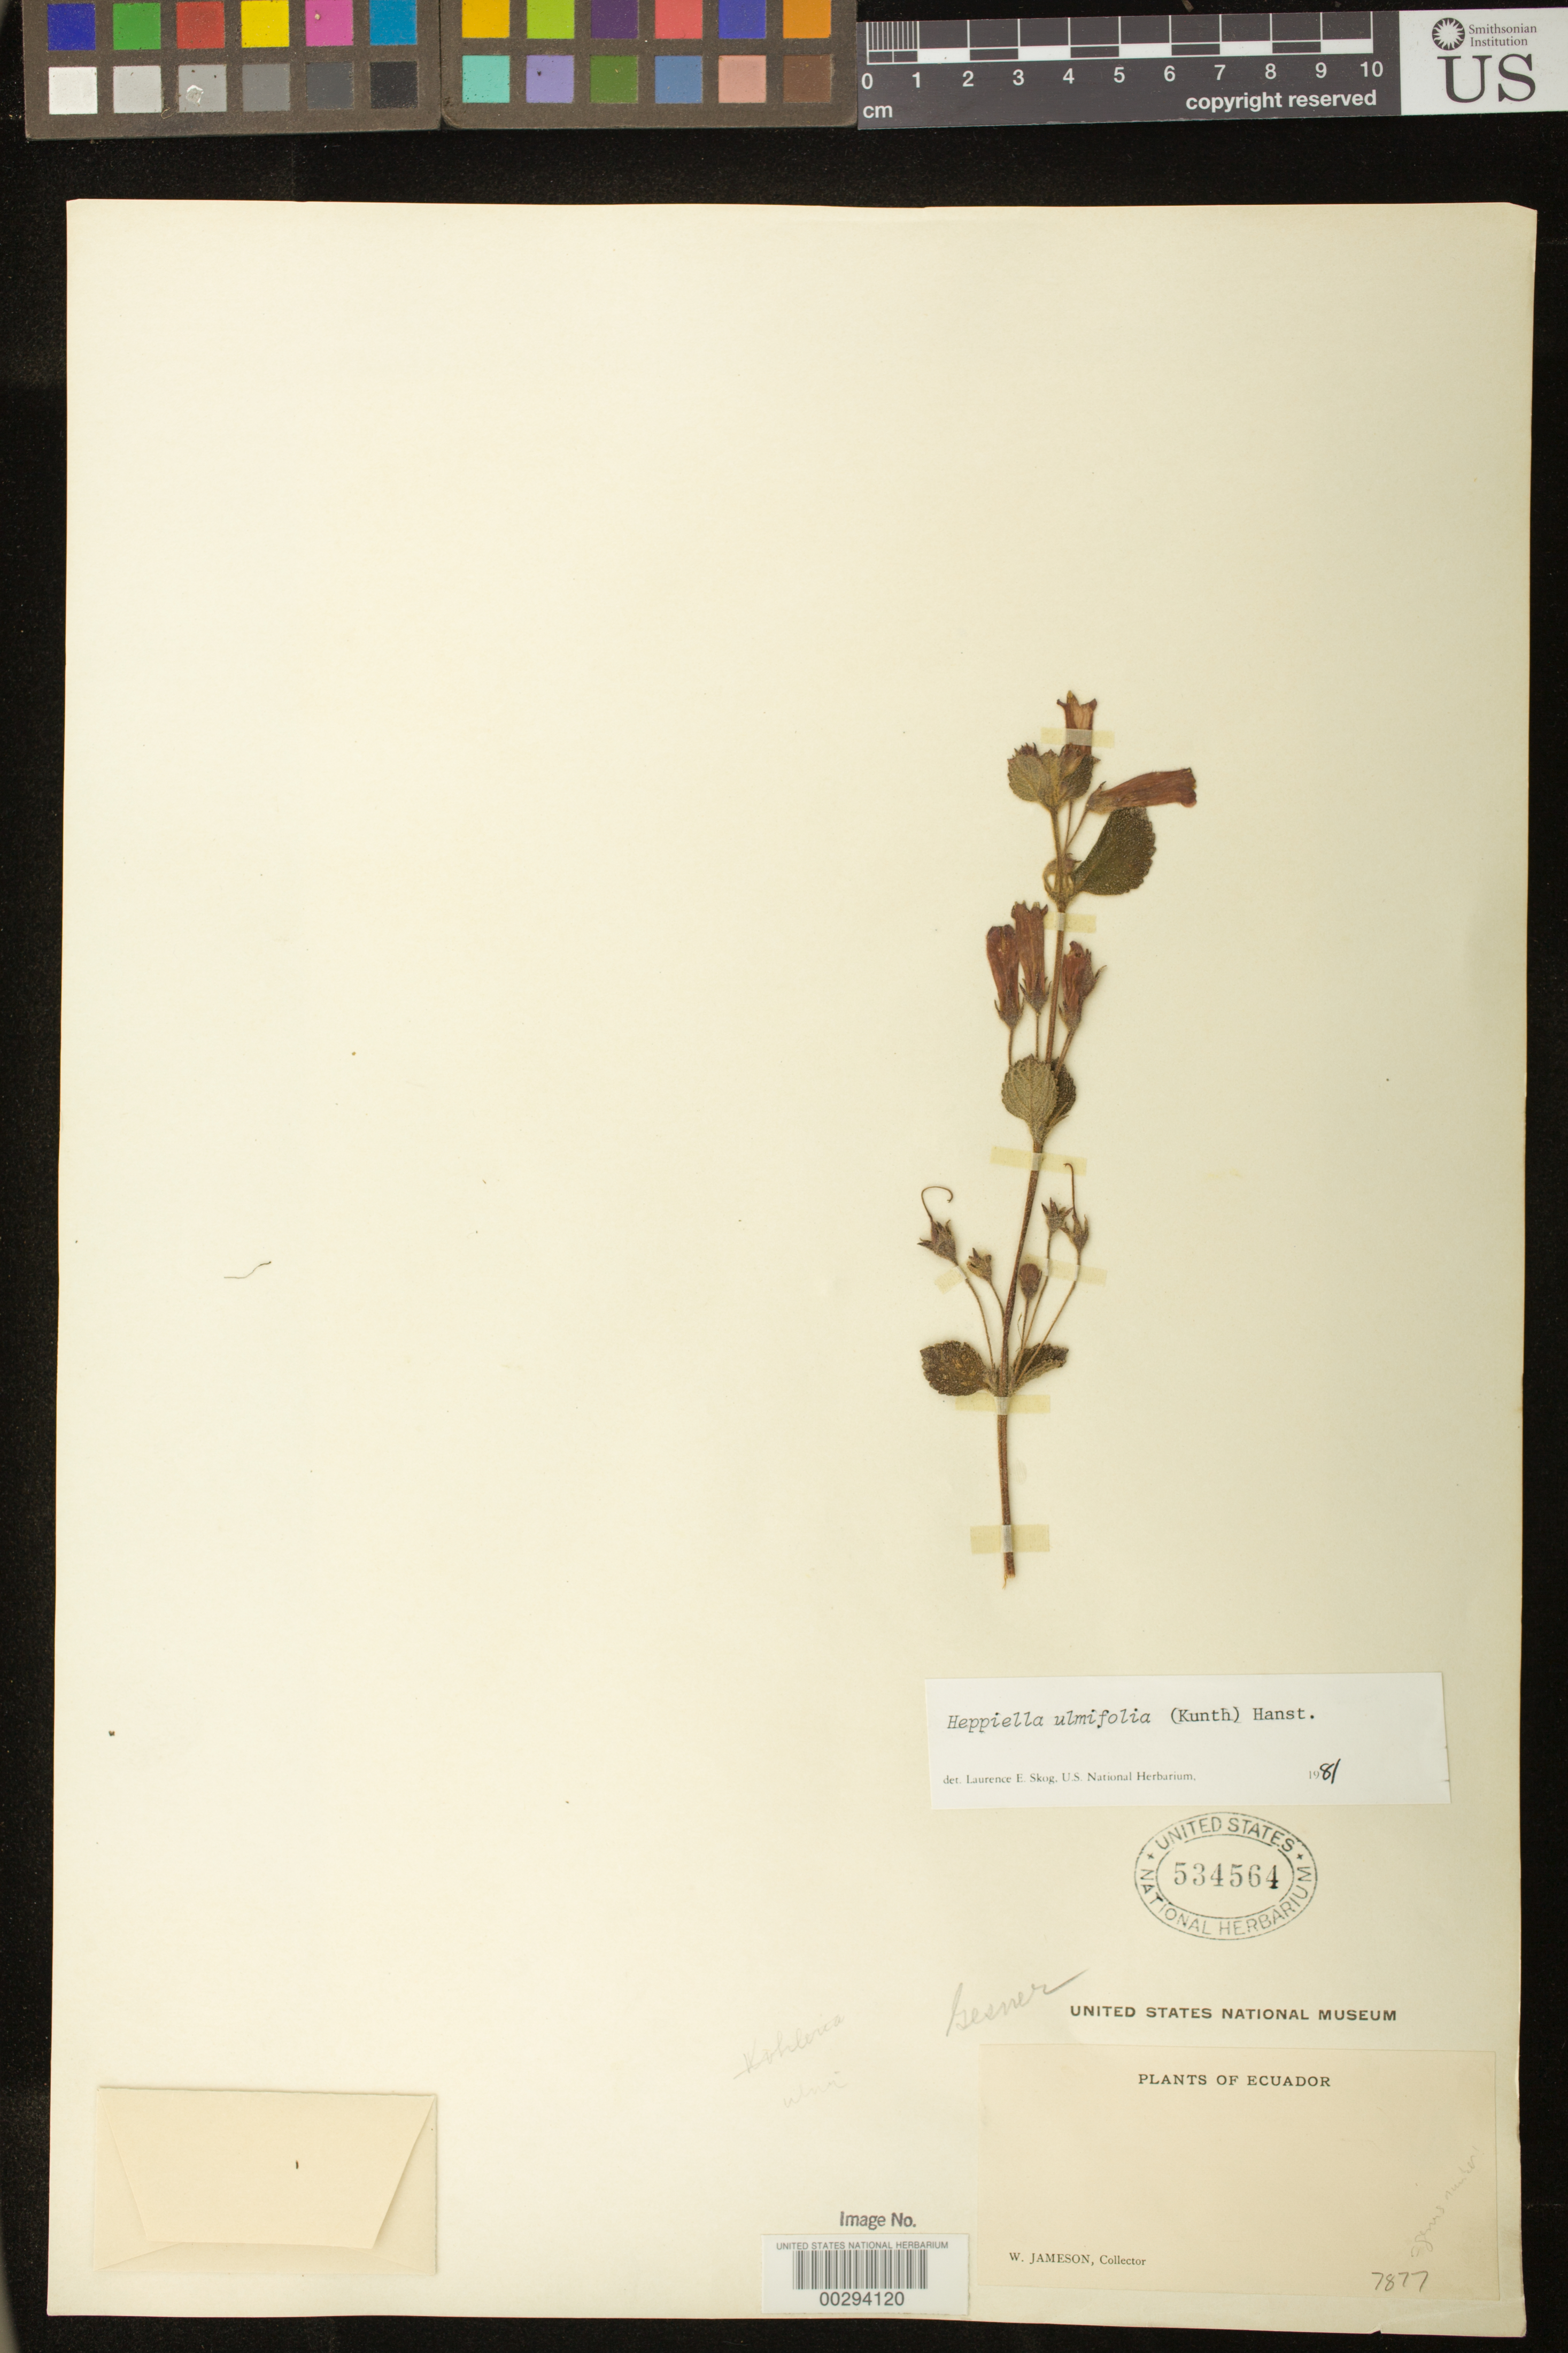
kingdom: Plantae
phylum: Tracheophyta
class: Magnoliopsida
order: Lamiales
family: Gesneriaceae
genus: Heppiella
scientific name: Heppiella ulmifolia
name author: (Kunth) Hanst.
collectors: W. Jameson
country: Ecuador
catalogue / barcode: US 534564